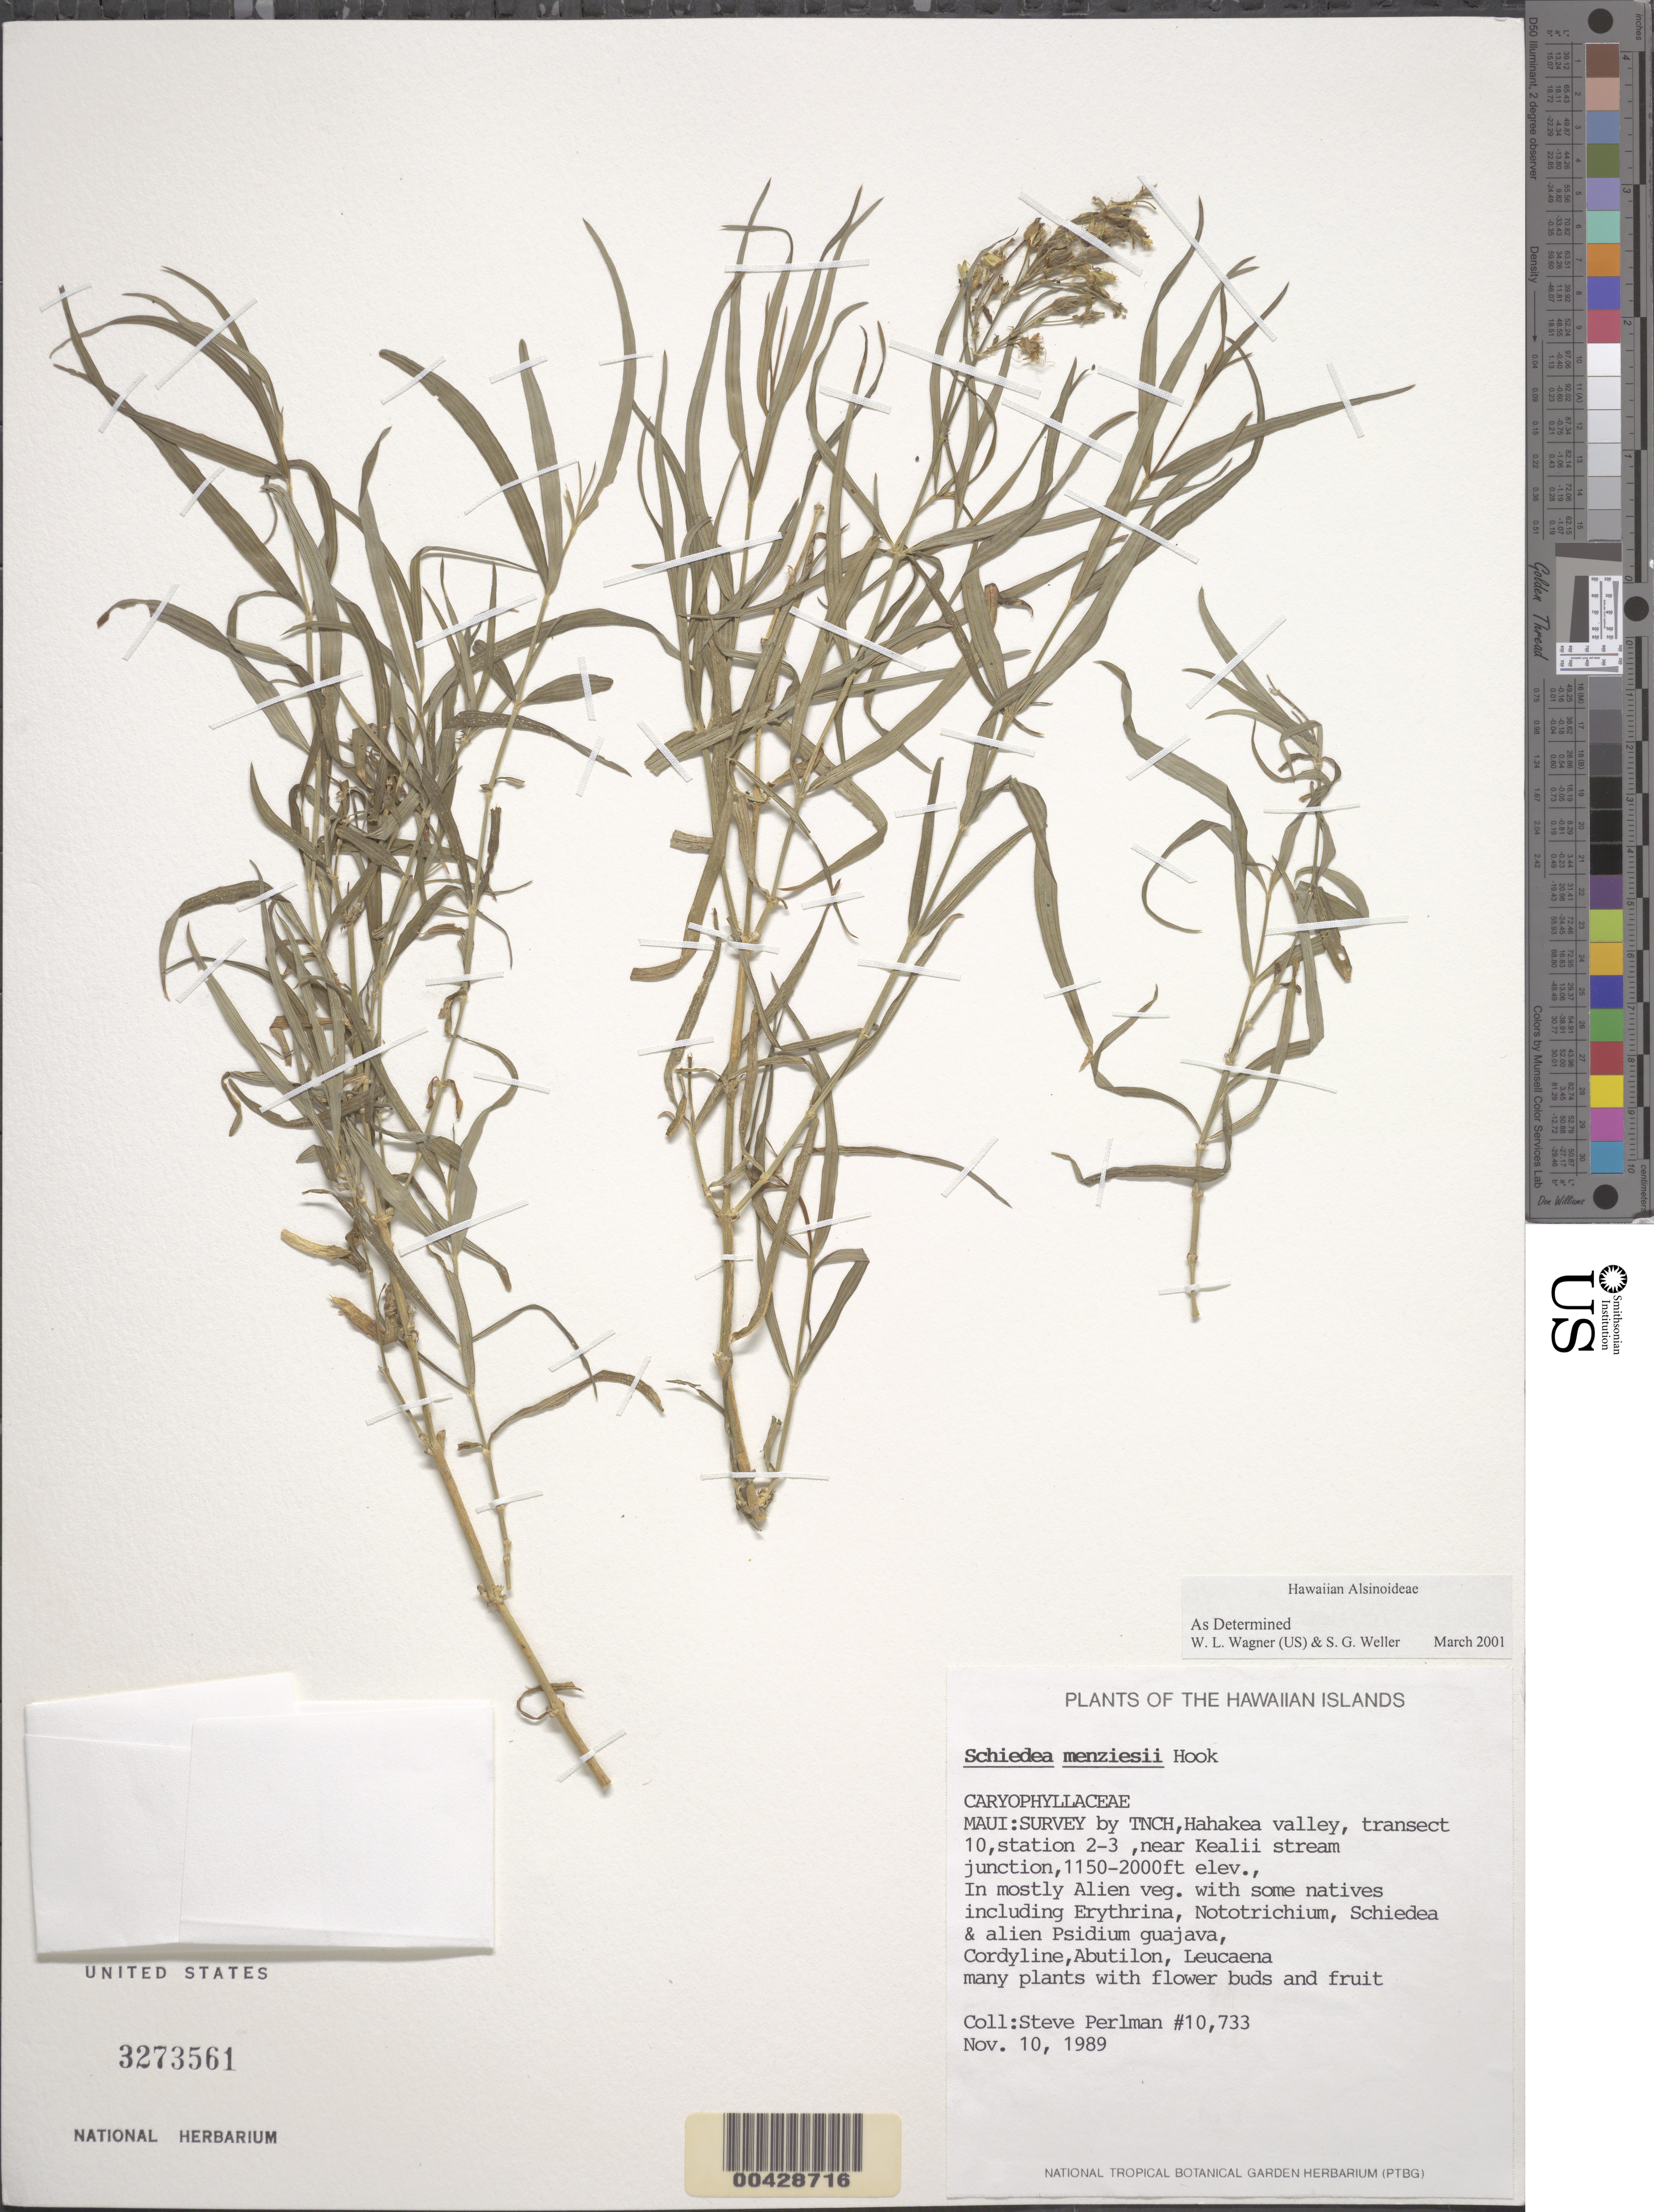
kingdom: Plantae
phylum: Tracheophyta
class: Magnoliopsida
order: Caryophyllales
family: Caryophyllaceae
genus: Schiedea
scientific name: Schiedea menziesii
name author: Hook.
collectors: S. P. Perlman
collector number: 10733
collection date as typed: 10 Nov 1989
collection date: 1989-11-10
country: United States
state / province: Hawaii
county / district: Maui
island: Maui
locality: Hahakea Valley, transect 10, station 2-3, near Kealii Stream junction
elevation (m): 351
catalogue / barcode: US 3273561